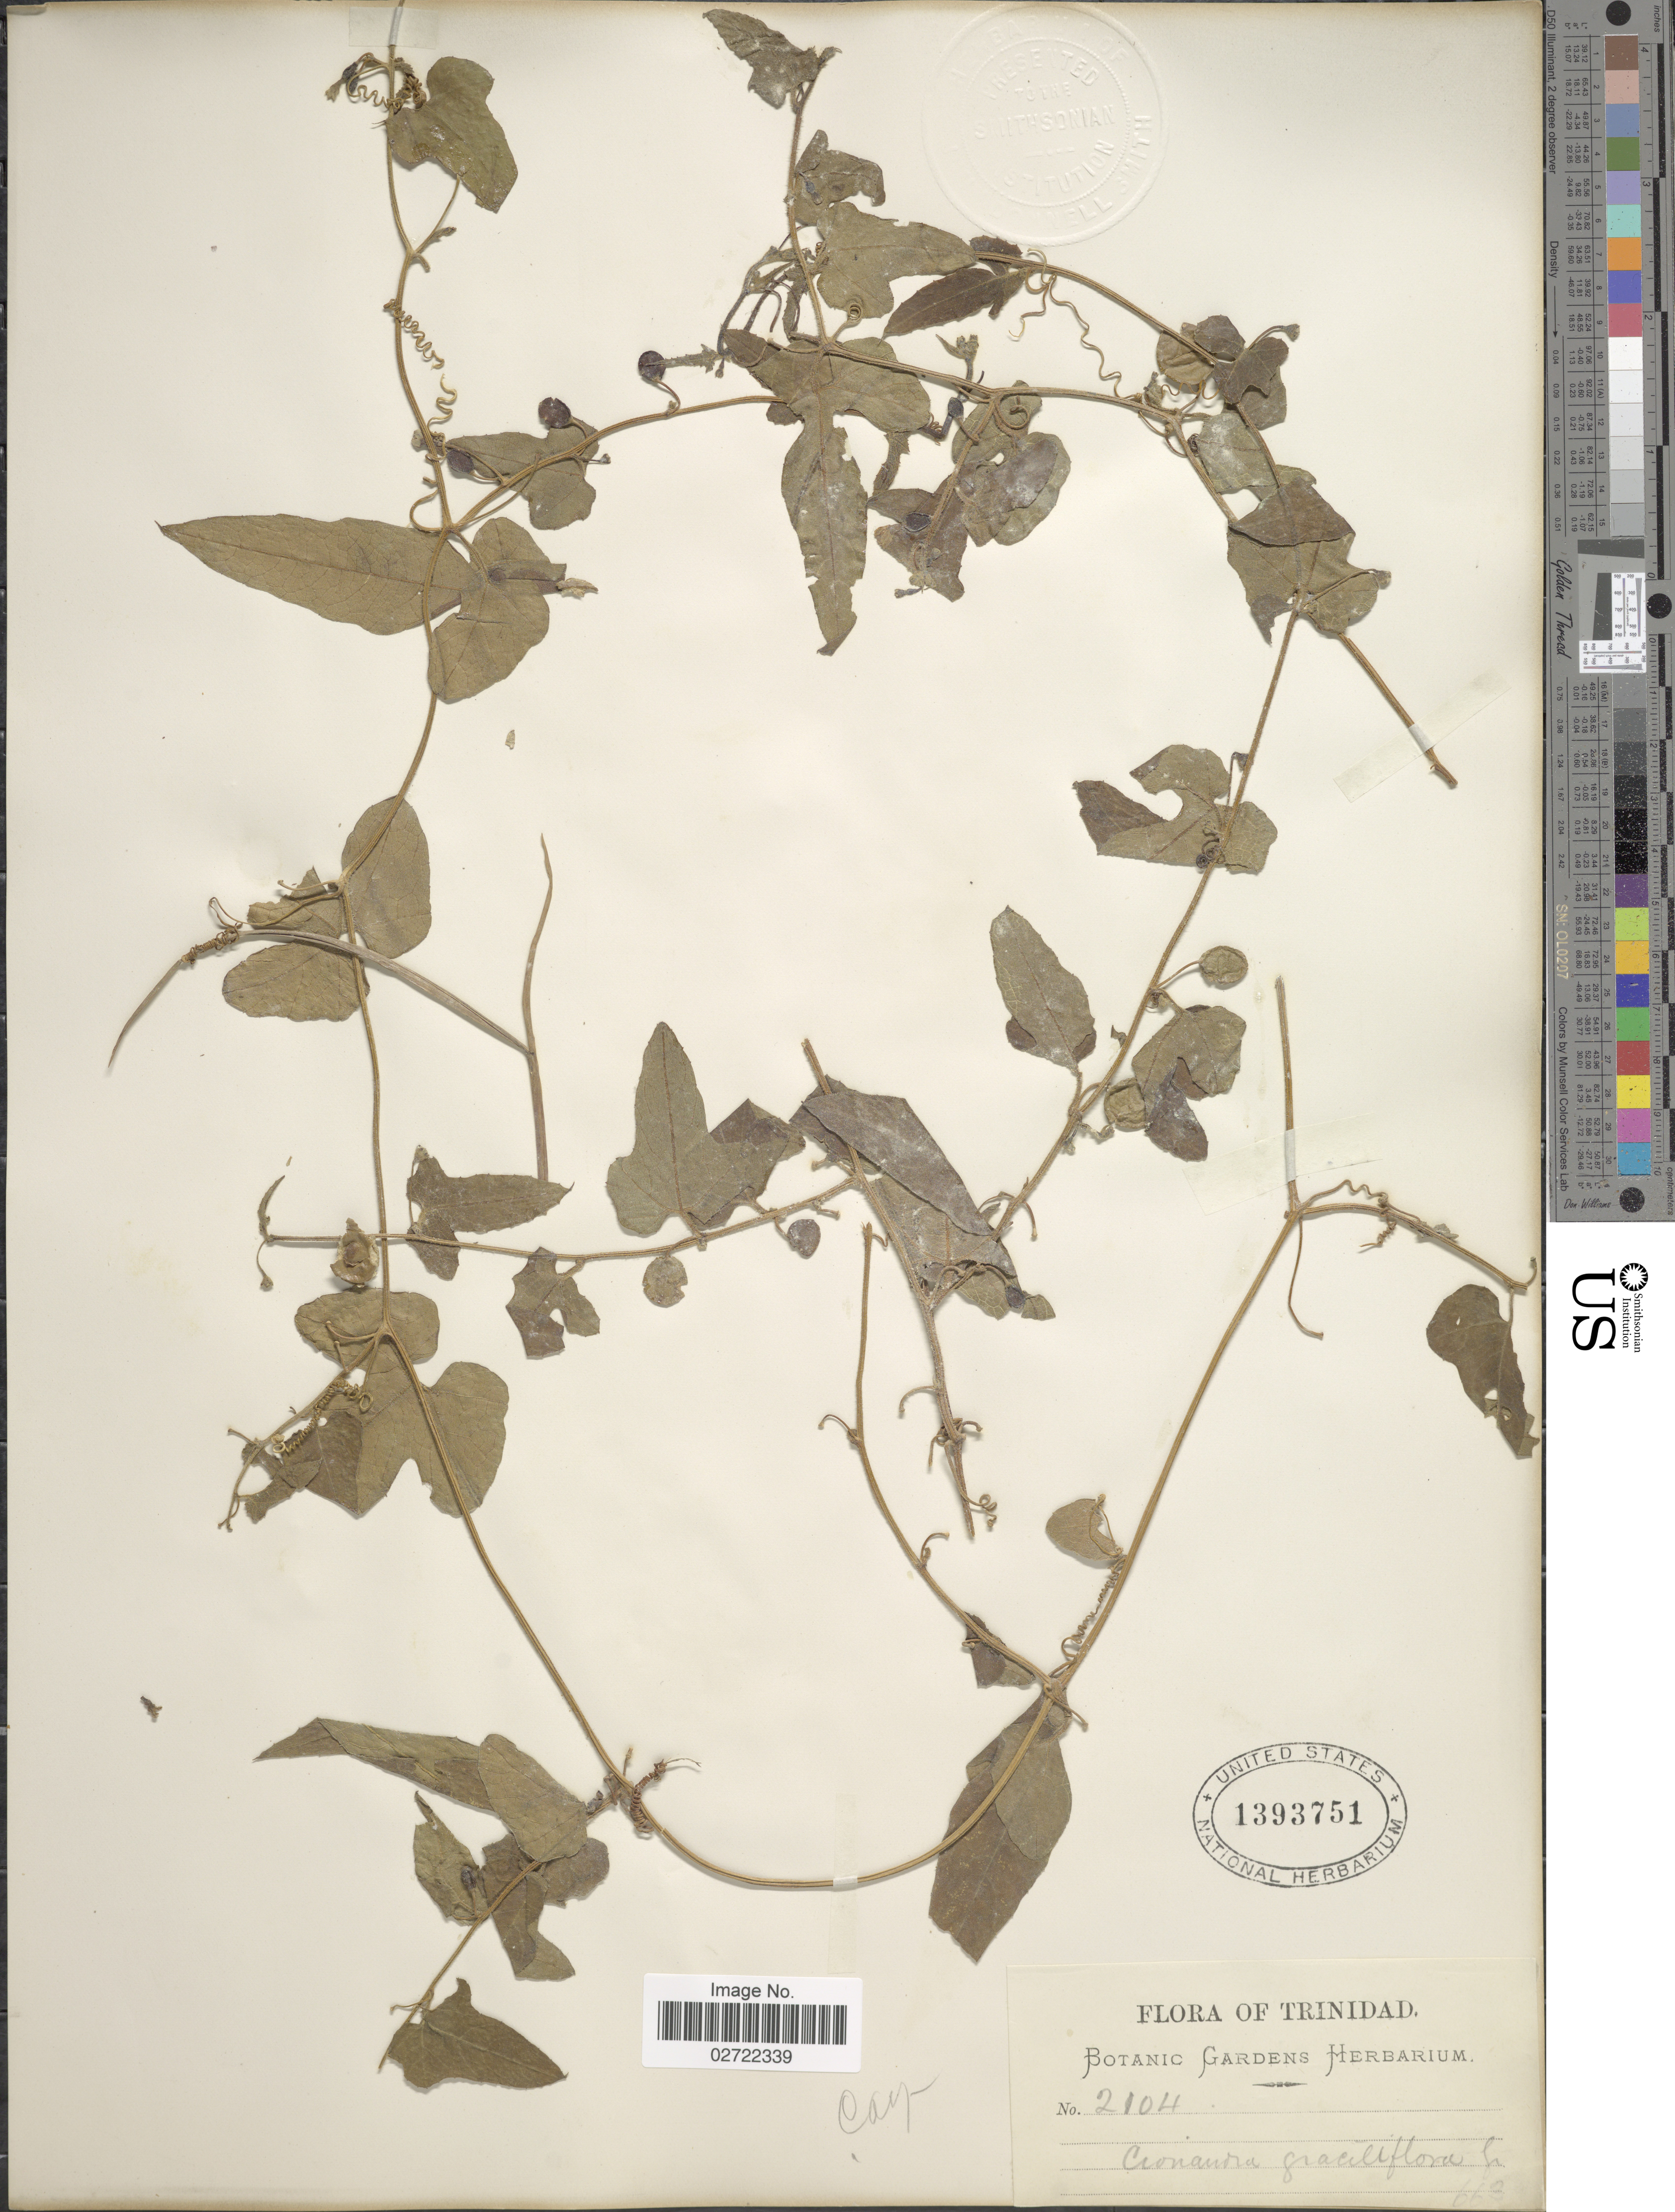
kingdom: Plantae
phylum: Tracheophyta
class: Magnoliopsida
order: Cucurbitales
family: Cucurbitaceae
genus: Cayaponia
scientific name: Cayaponia racemosa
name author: (Mill.) Cogn.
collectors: ex herb. Botanic Gardens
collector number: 2104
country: Trinidad and Tobago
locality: Trinidad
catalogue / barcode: US 1393751